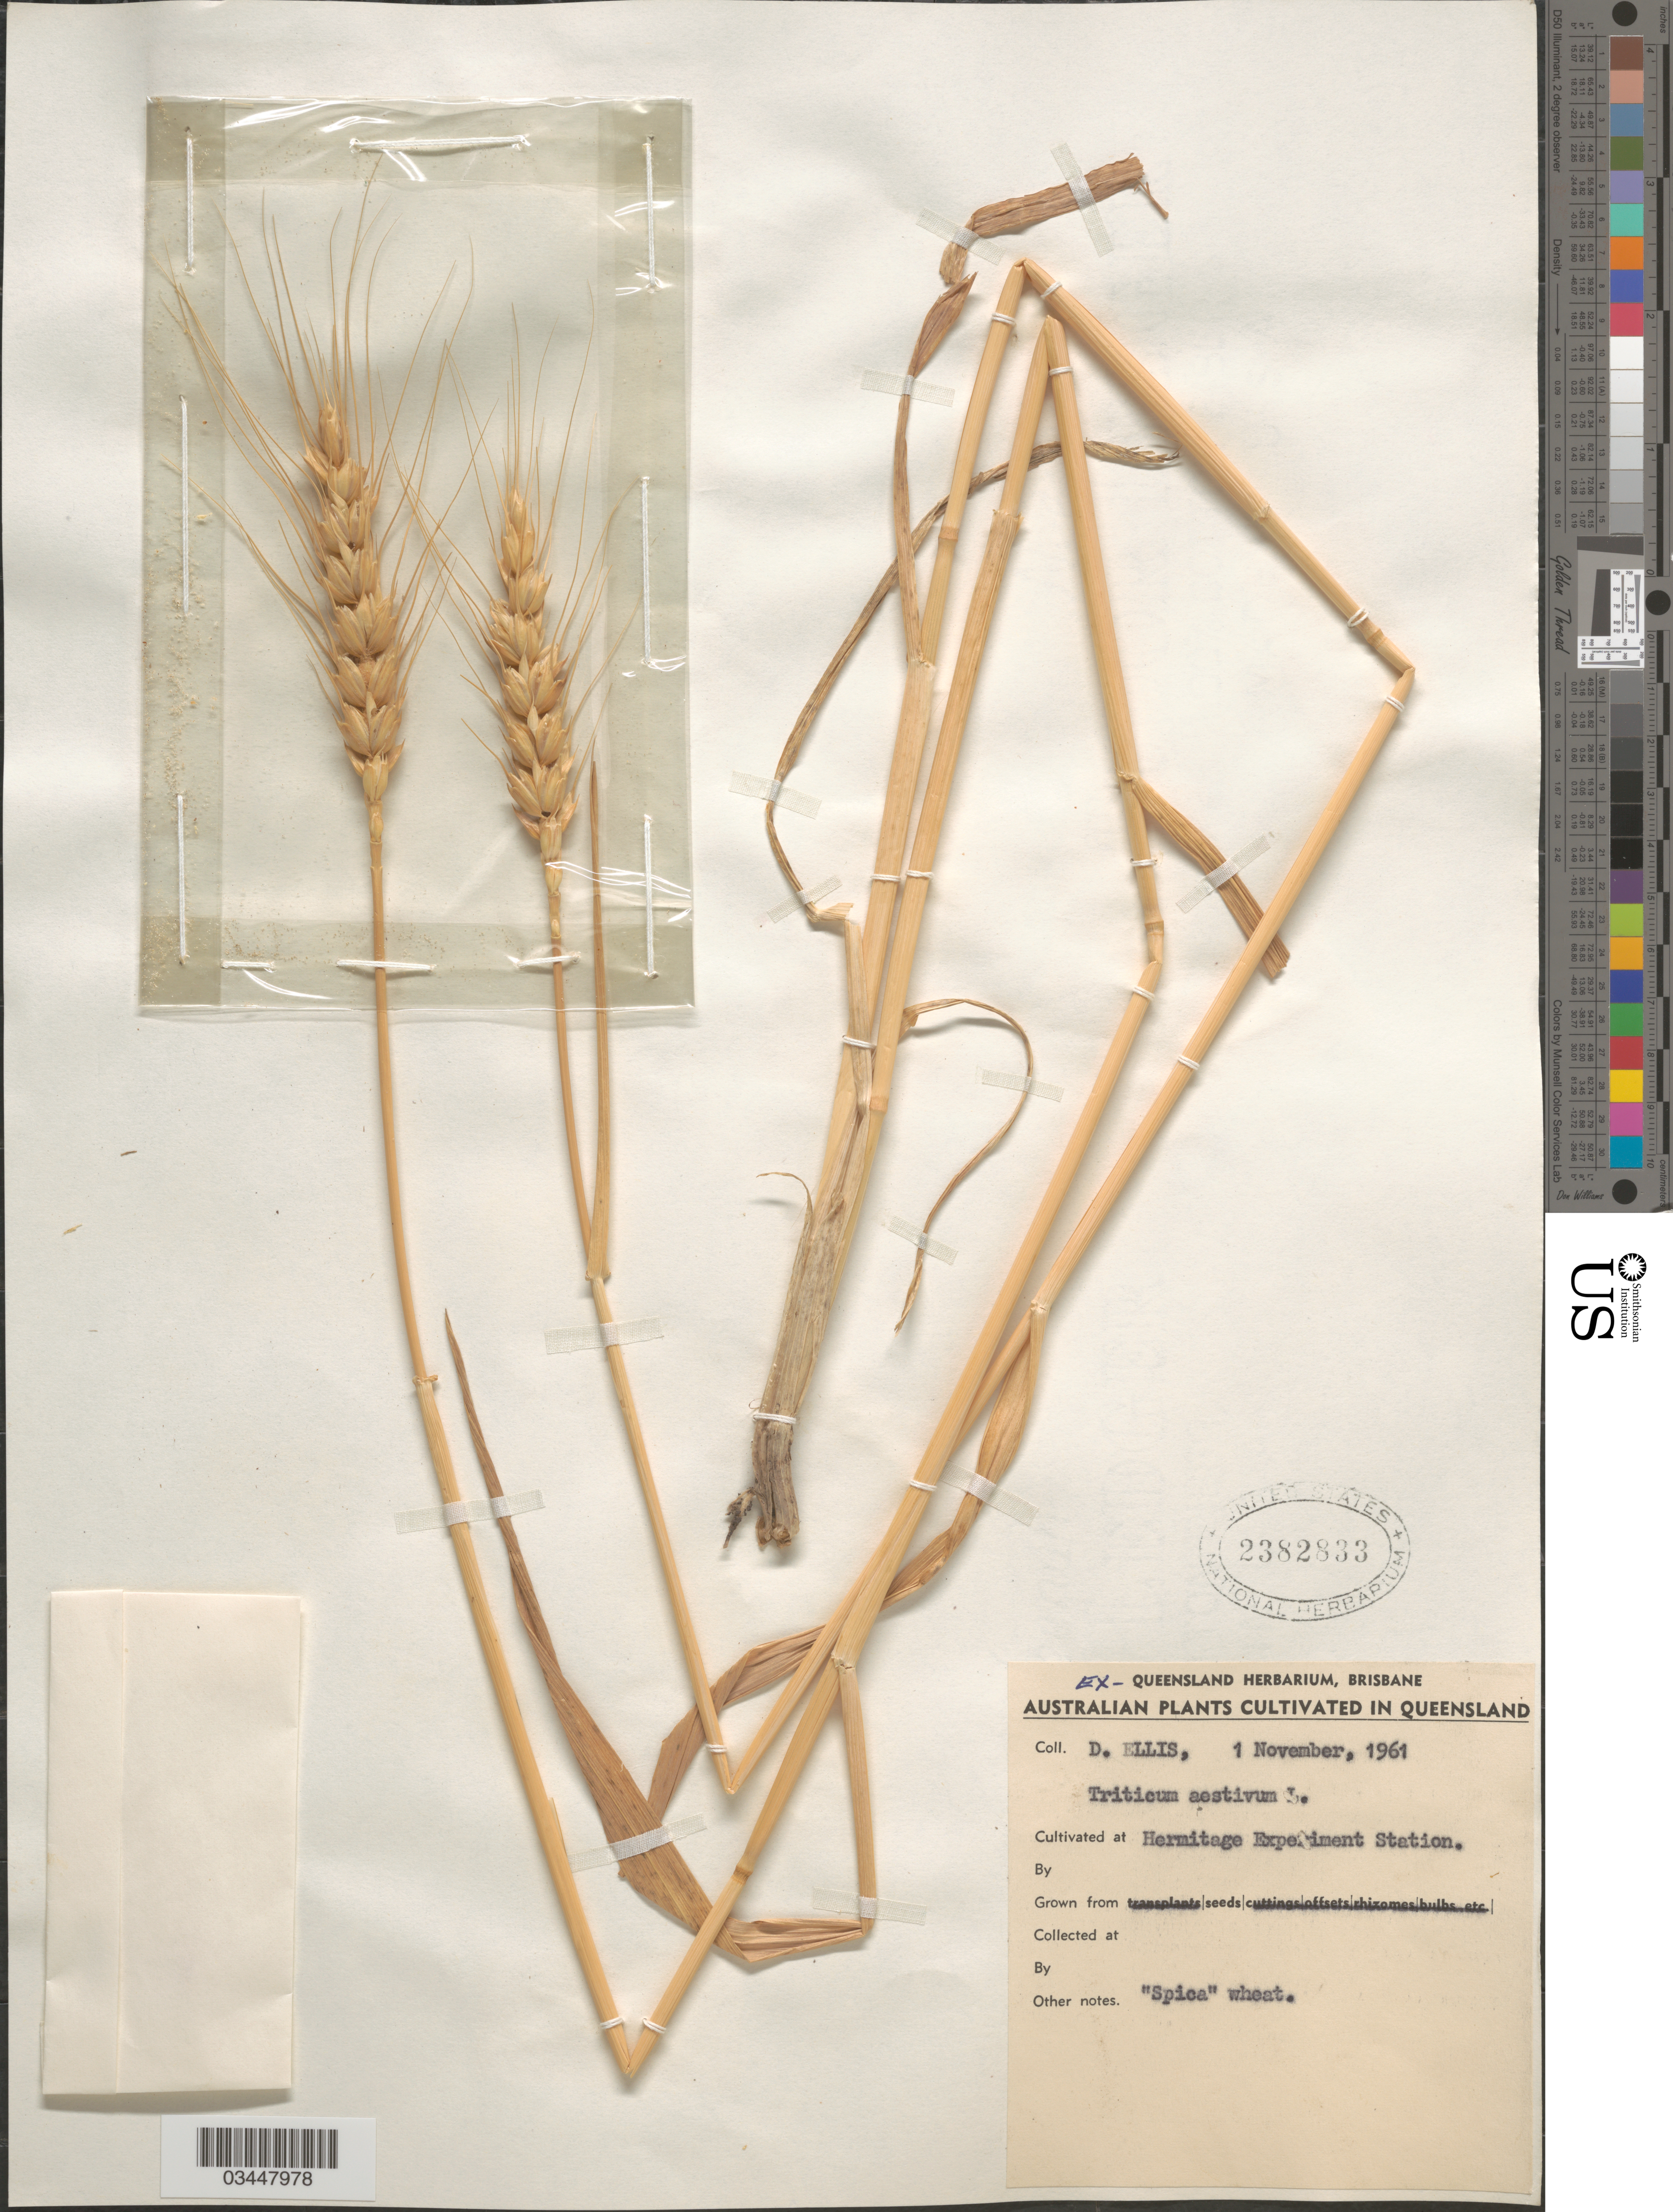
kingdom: Plantae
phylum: Tracheophyta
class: Liliopsida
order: Poales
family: Poaceae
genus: Triticum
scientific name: Triticum aestivum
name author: L.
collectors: D. E. Ellis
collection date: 1961-11-01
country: Australia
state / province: Queensland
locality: At Hermitage Experiment Station.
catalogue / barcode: US 2382833